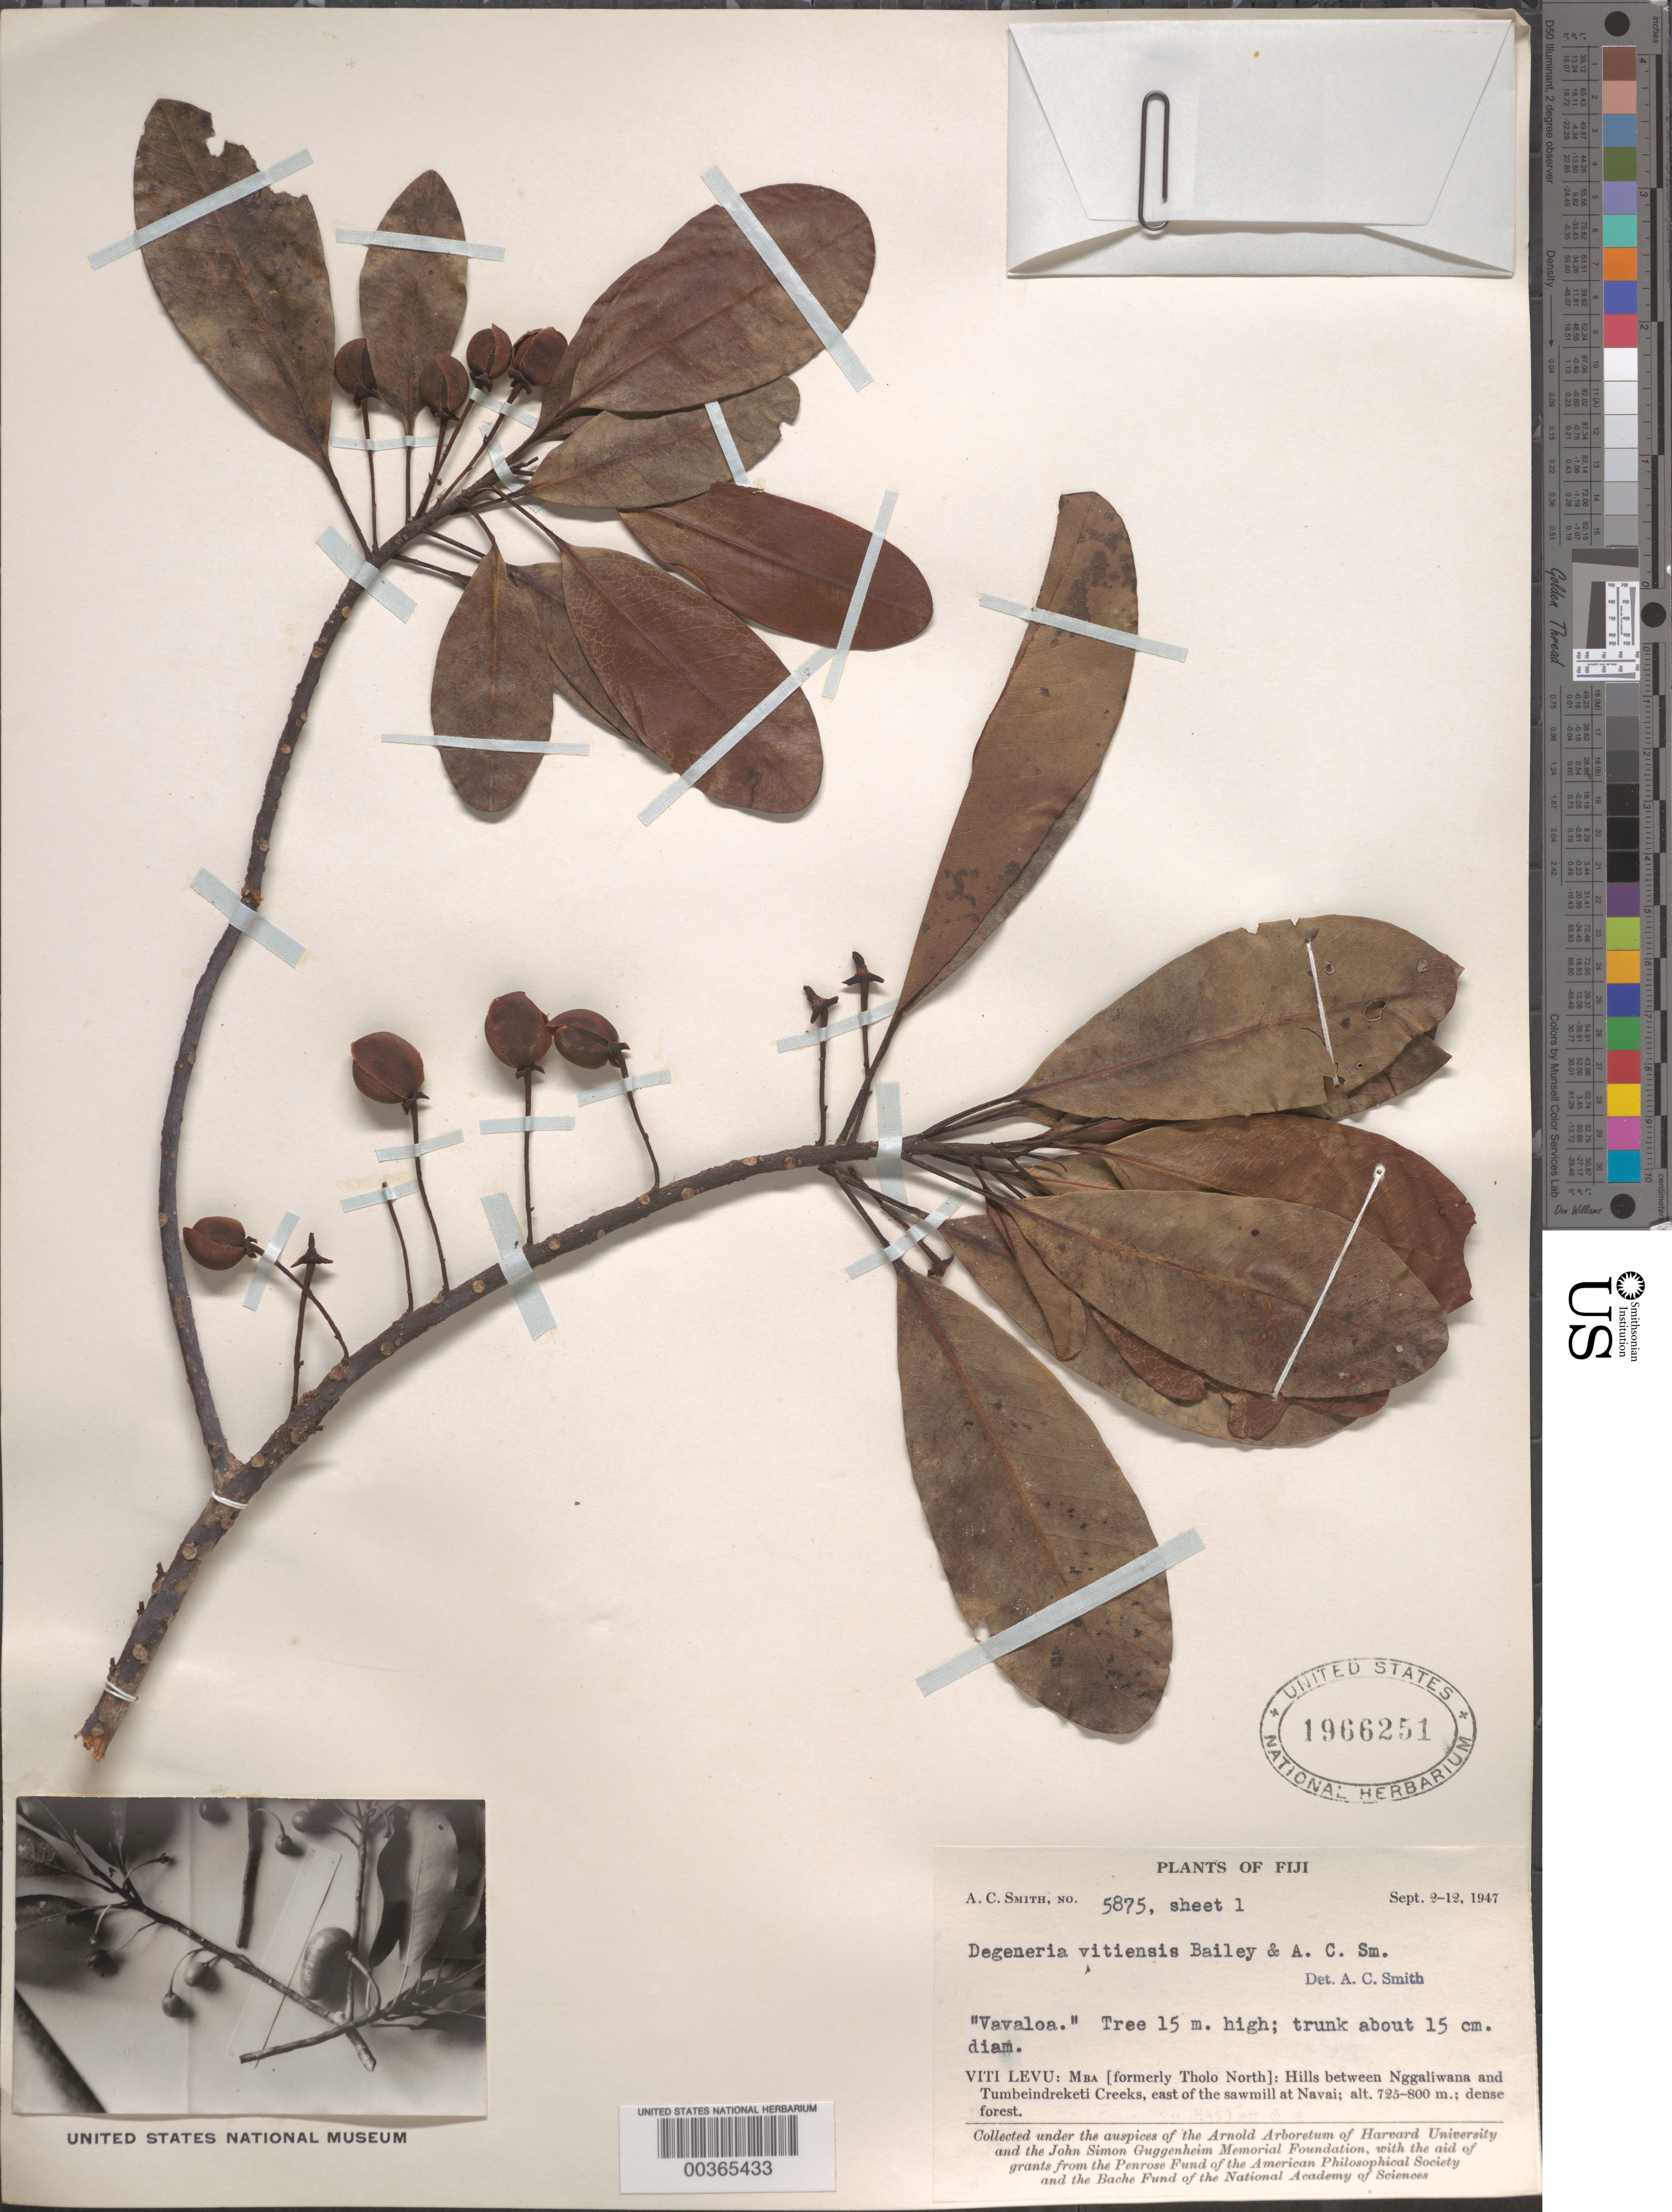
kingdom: Plantae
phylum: Tracheophyta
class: Magnoliopsida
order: Magnoliales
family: Degeneriaceae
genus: Degeneria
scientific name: Degeneria vitiensis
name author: L.W. Bailey & A.C. Sm.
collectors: A. C. Smith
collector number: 5875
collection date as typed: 02 Sep 1947 to 12 Sep 1947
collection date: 1947-09-02/1947-09-12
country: Fiji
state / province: Western Division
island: Viti Levu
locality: Mba Prov., between nggaliwana and tumbeindreketi creeks, e of sawmill at navai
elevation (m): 725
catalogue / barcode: US 1966251